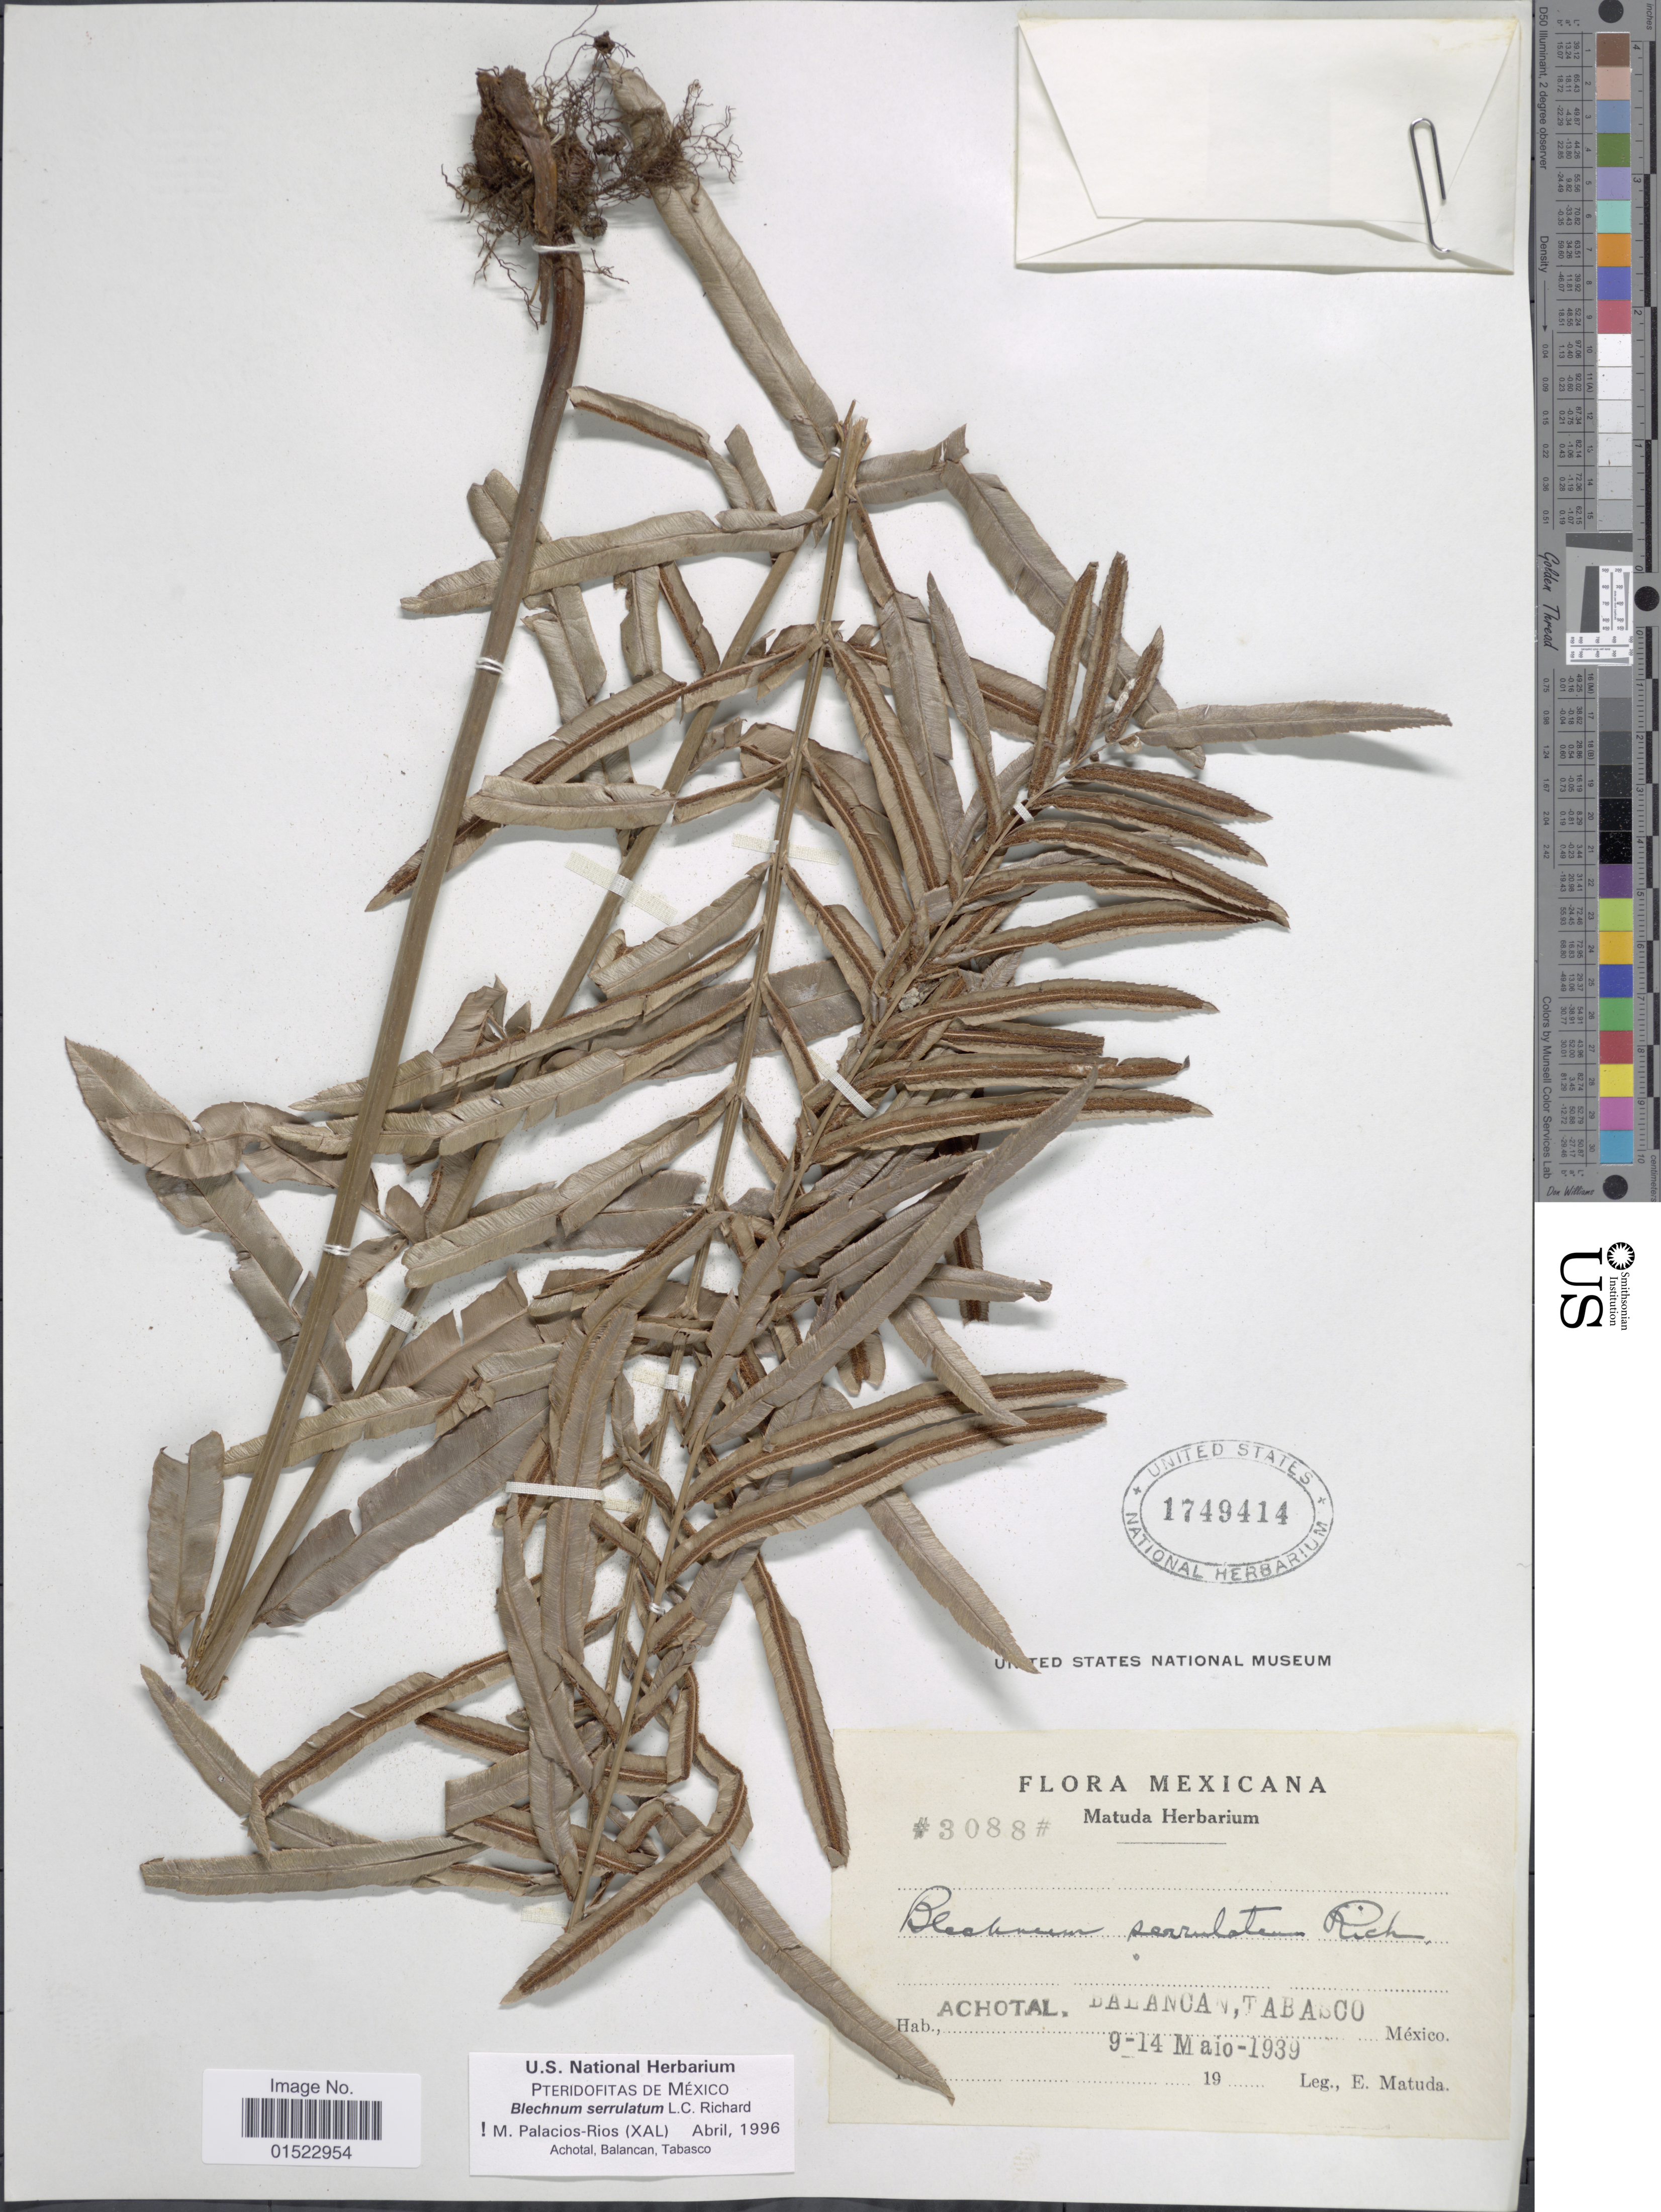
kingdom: Plantae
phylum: Tracheophyta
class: Polypodiopsida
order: Polypodiales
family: Blechnaceae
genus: Telmatoblechnum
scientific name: Telmatoblechnum serrulatum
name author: (Rich.) Perrie et al.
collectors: E. Matuda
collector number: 3088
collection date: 1939-05-09/1939-05-14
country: Mexico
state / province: Tabasco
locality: Achotal, Balancan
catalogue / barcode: US 1749414